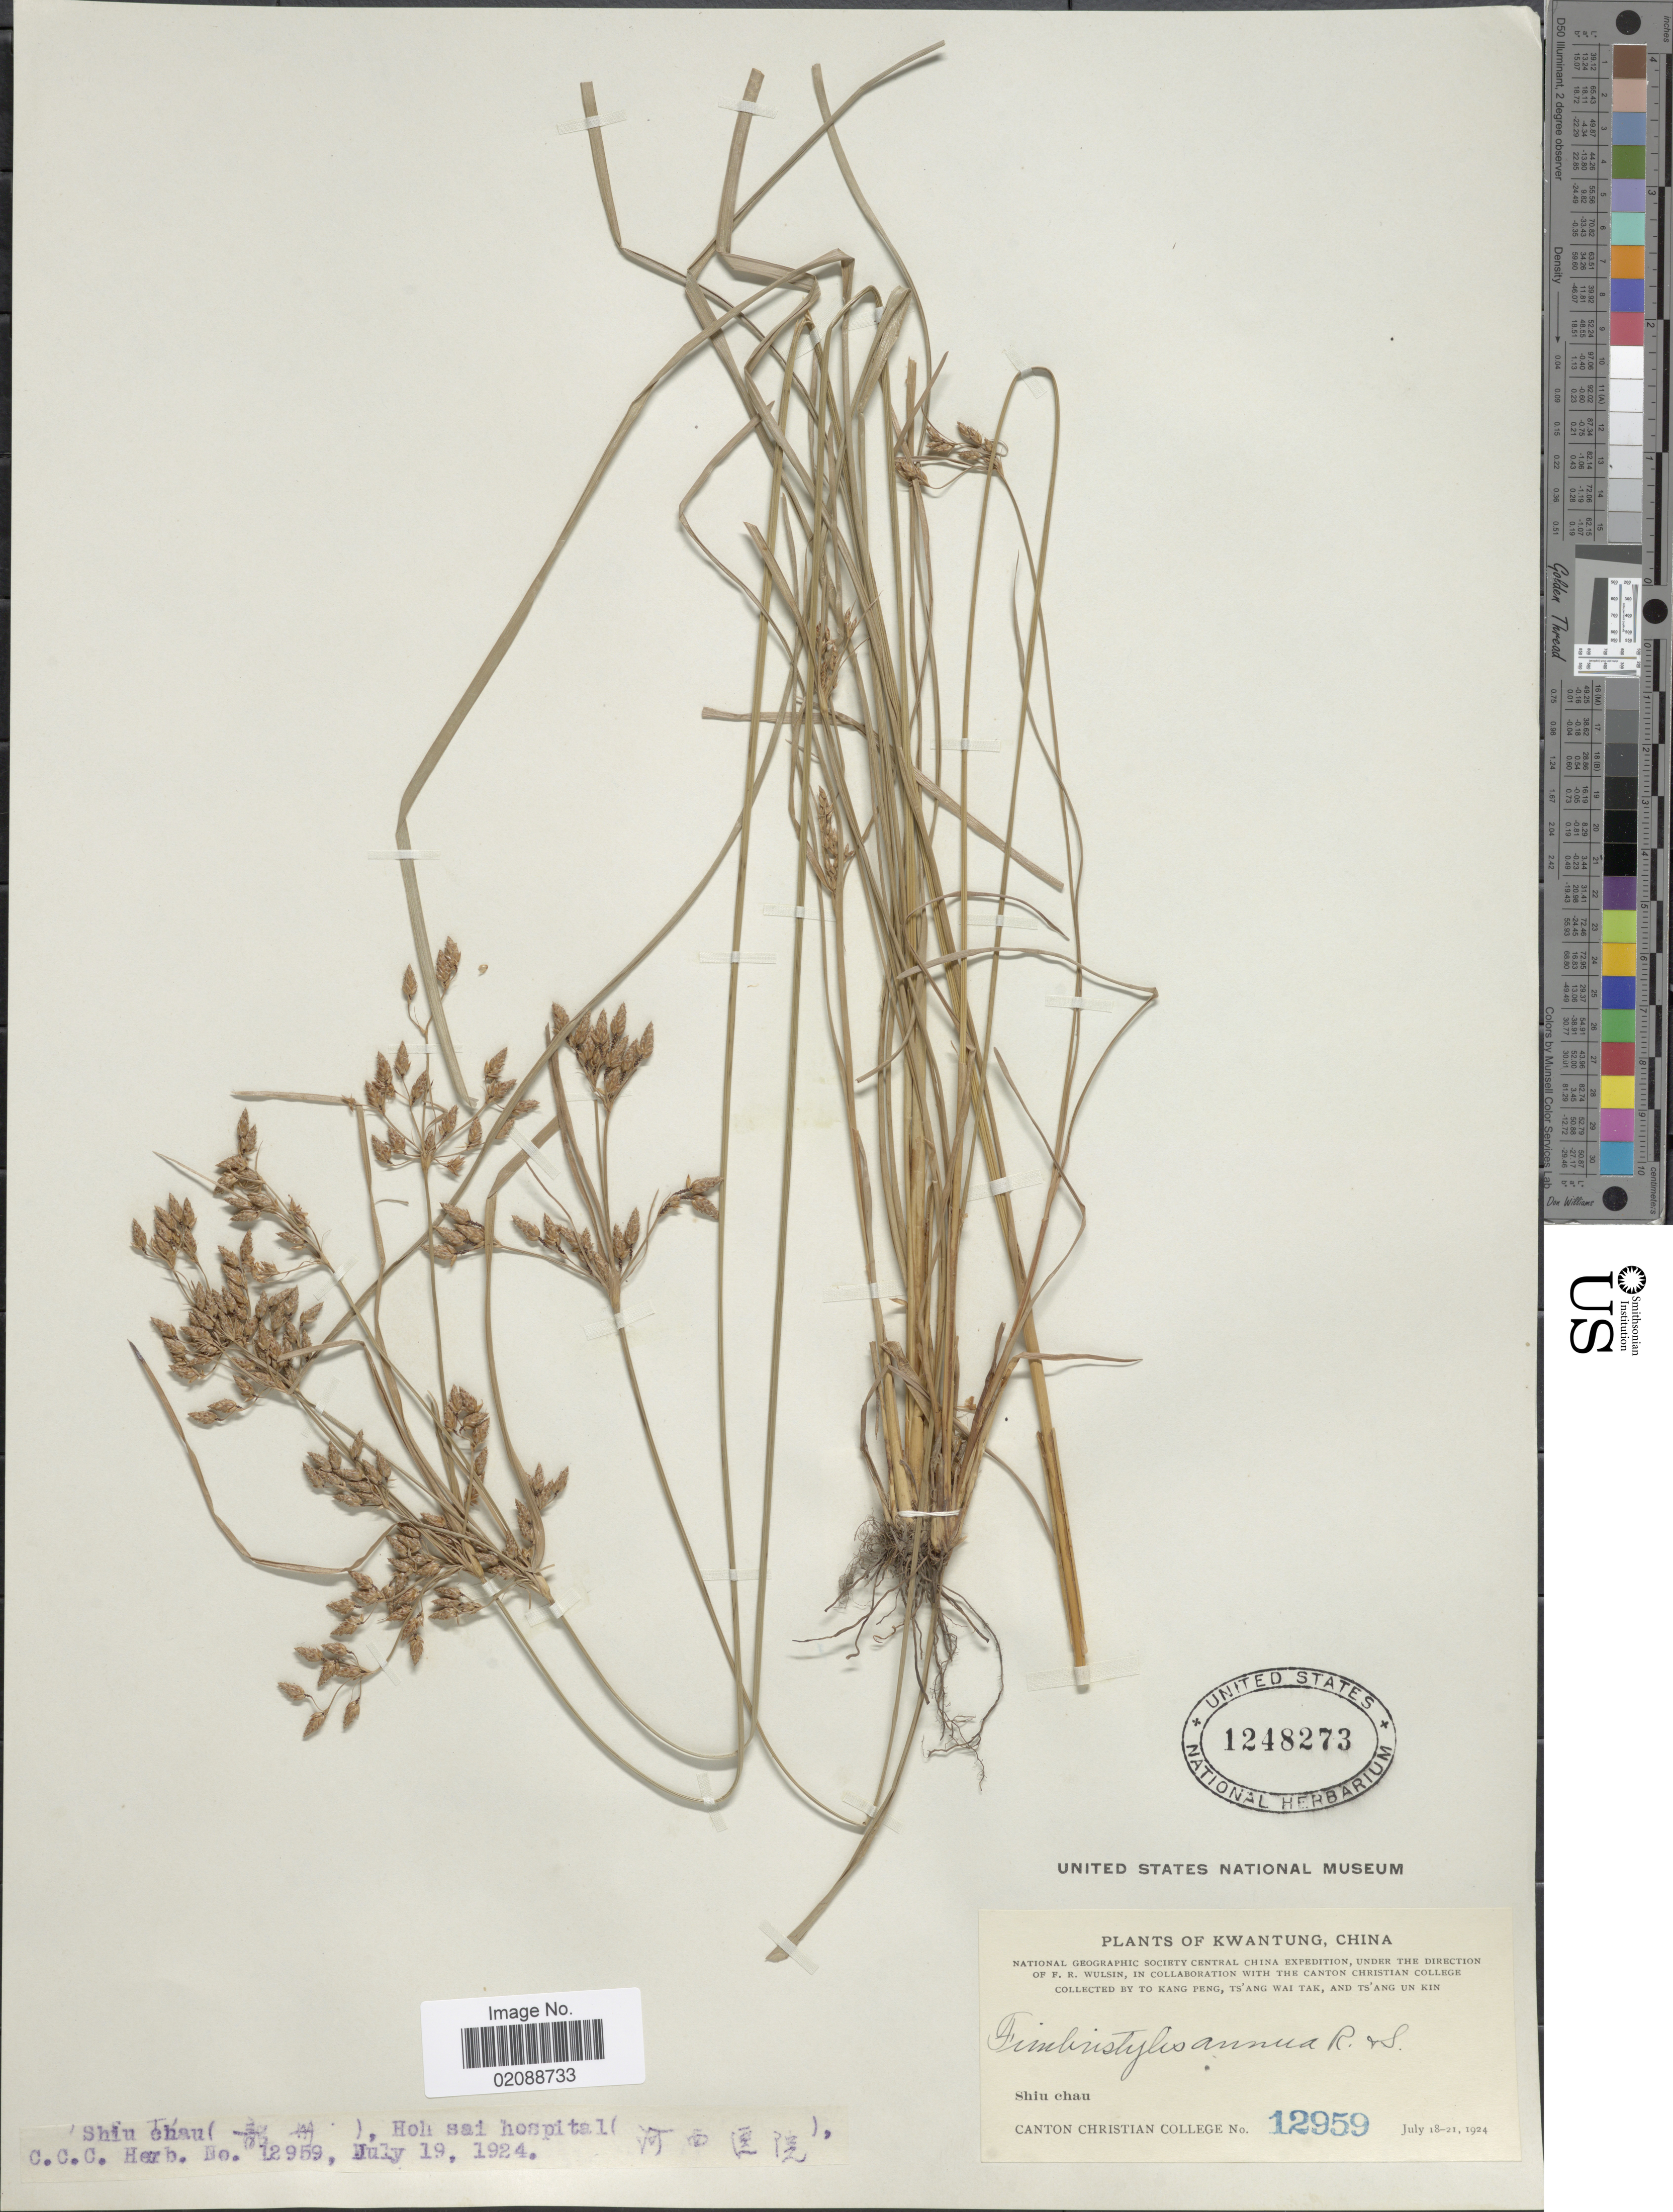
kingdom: Plantae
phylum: Tracheophyta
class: Liliopsida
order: Poales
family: Cyperaceae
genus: Fimbristylis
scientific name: Fimbristylis annua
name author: (All.) Roem. & Schult.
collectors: Canton Christian College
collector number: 12959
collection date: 1924-07-18/1924-07-21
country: China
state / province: Guangdong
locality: Kwangtung, Shiu Chau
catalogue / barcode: US 1248273